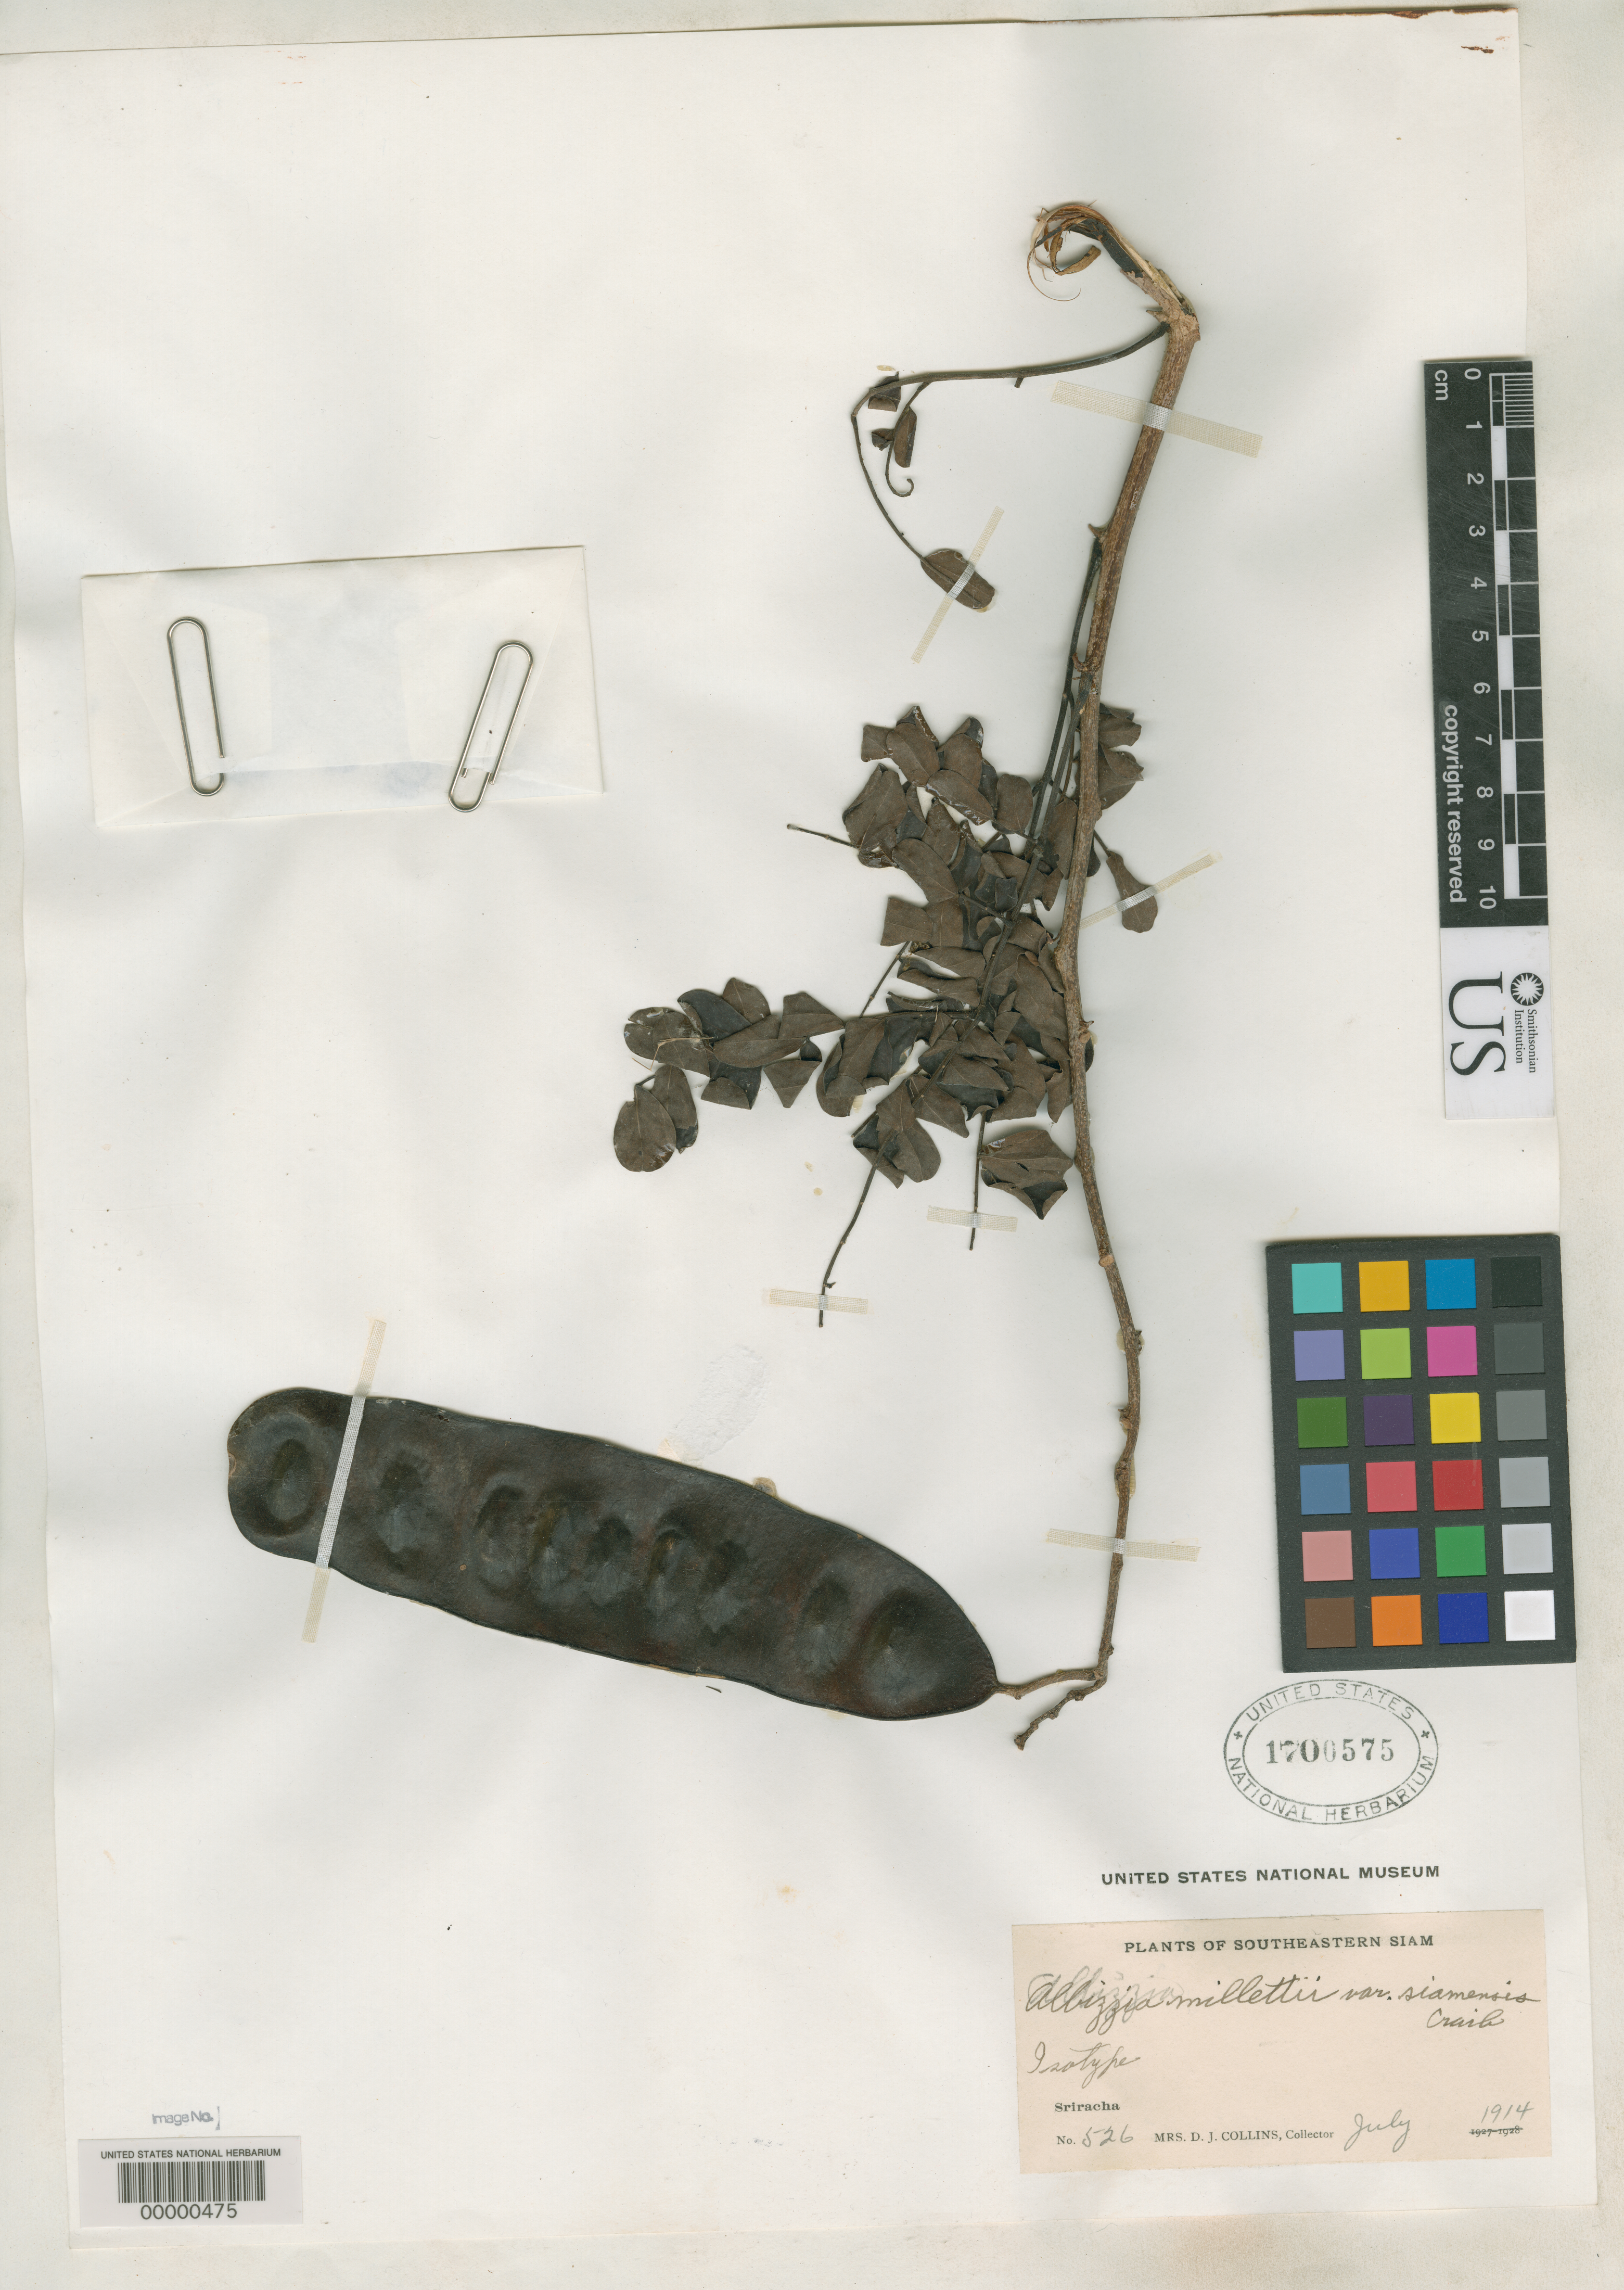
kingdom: Plantae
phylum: Tracheophyta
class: Magnoliopsida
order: Fabales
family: Fabaceae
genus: Albizia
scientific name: Albizia millettii var. siamensis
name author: Craib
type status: Type Collection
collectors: Mrs. D. J. Collins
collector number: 526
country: Thailand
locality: Prachinburi, Sriracha railway line; (country as "Siam").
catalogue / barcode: US 1700575